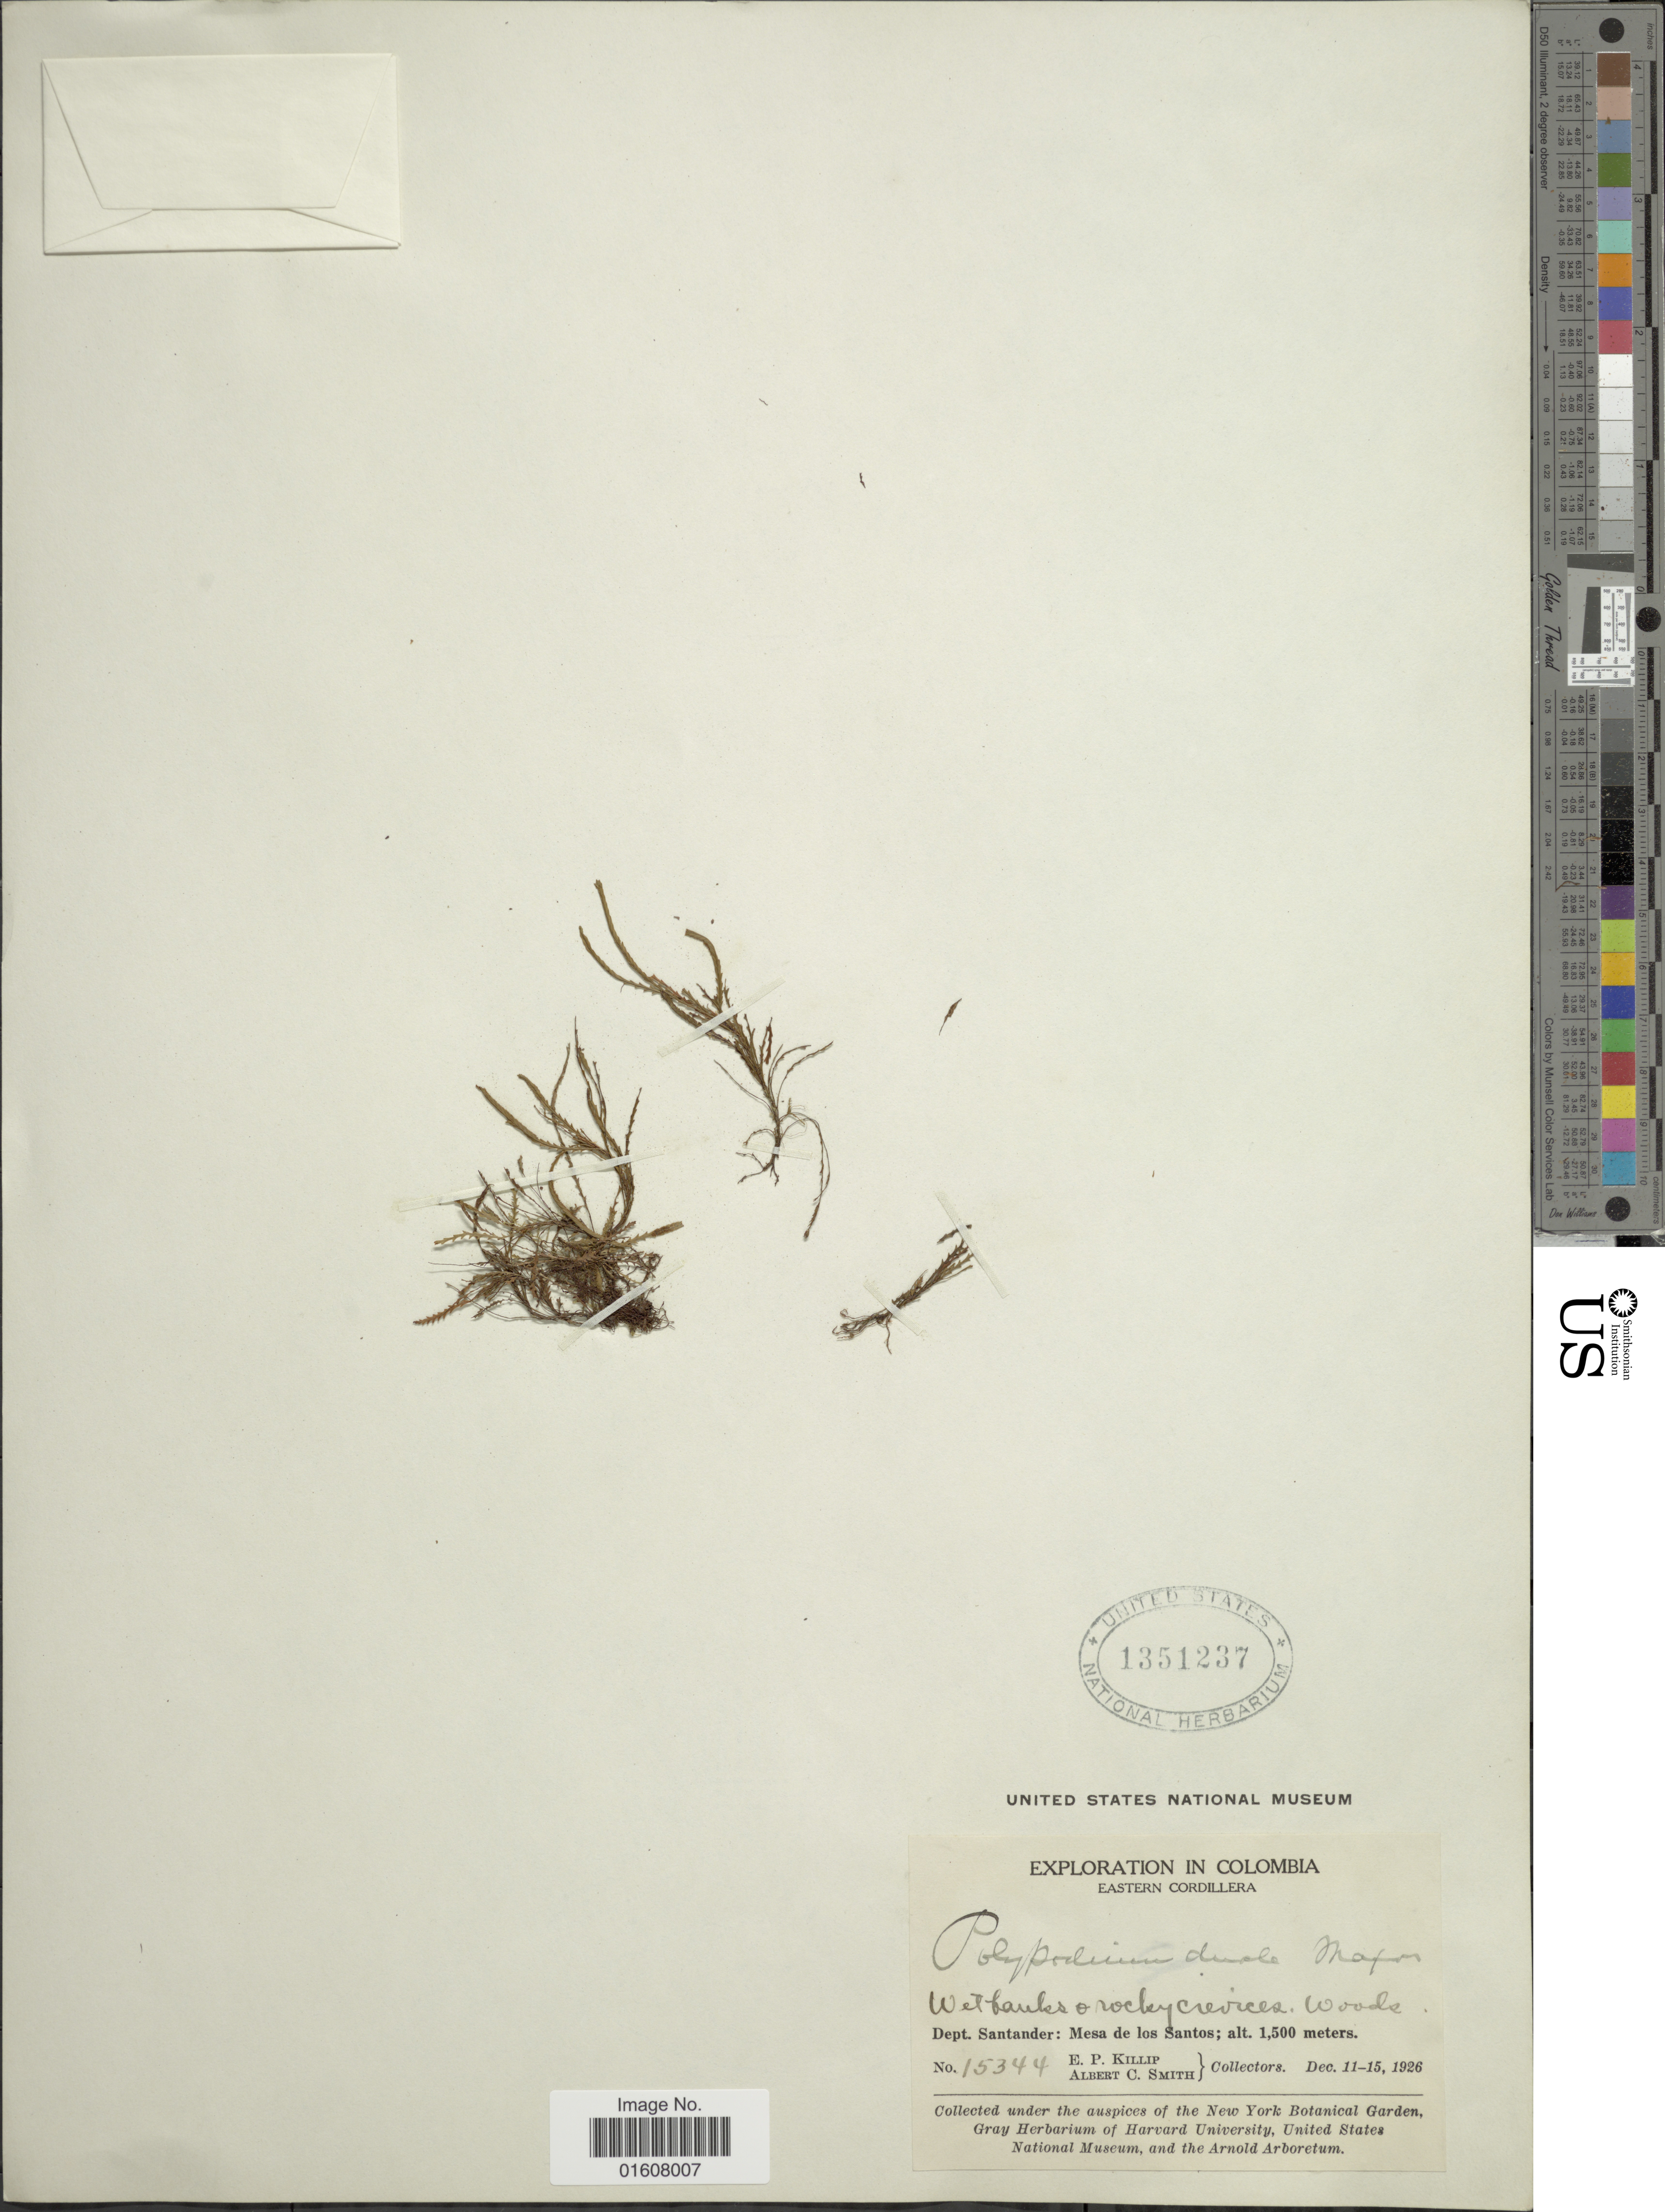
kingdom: Plantae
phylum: Tracheophyta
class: Polypodiopsida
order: Polypodiales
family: Polypodiaceae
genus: Cochlidium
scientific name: Cochlidium serrulatum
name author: (Sw.) L.E. Bishop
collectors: E. P. Killip & A. C. Smith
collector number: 15344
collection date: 1926-12-11/1926-12-15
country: Colombia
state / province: Santander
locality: Eastern Cordillera. Mesa de los Santos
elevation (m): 1500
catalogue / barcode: US 1351237